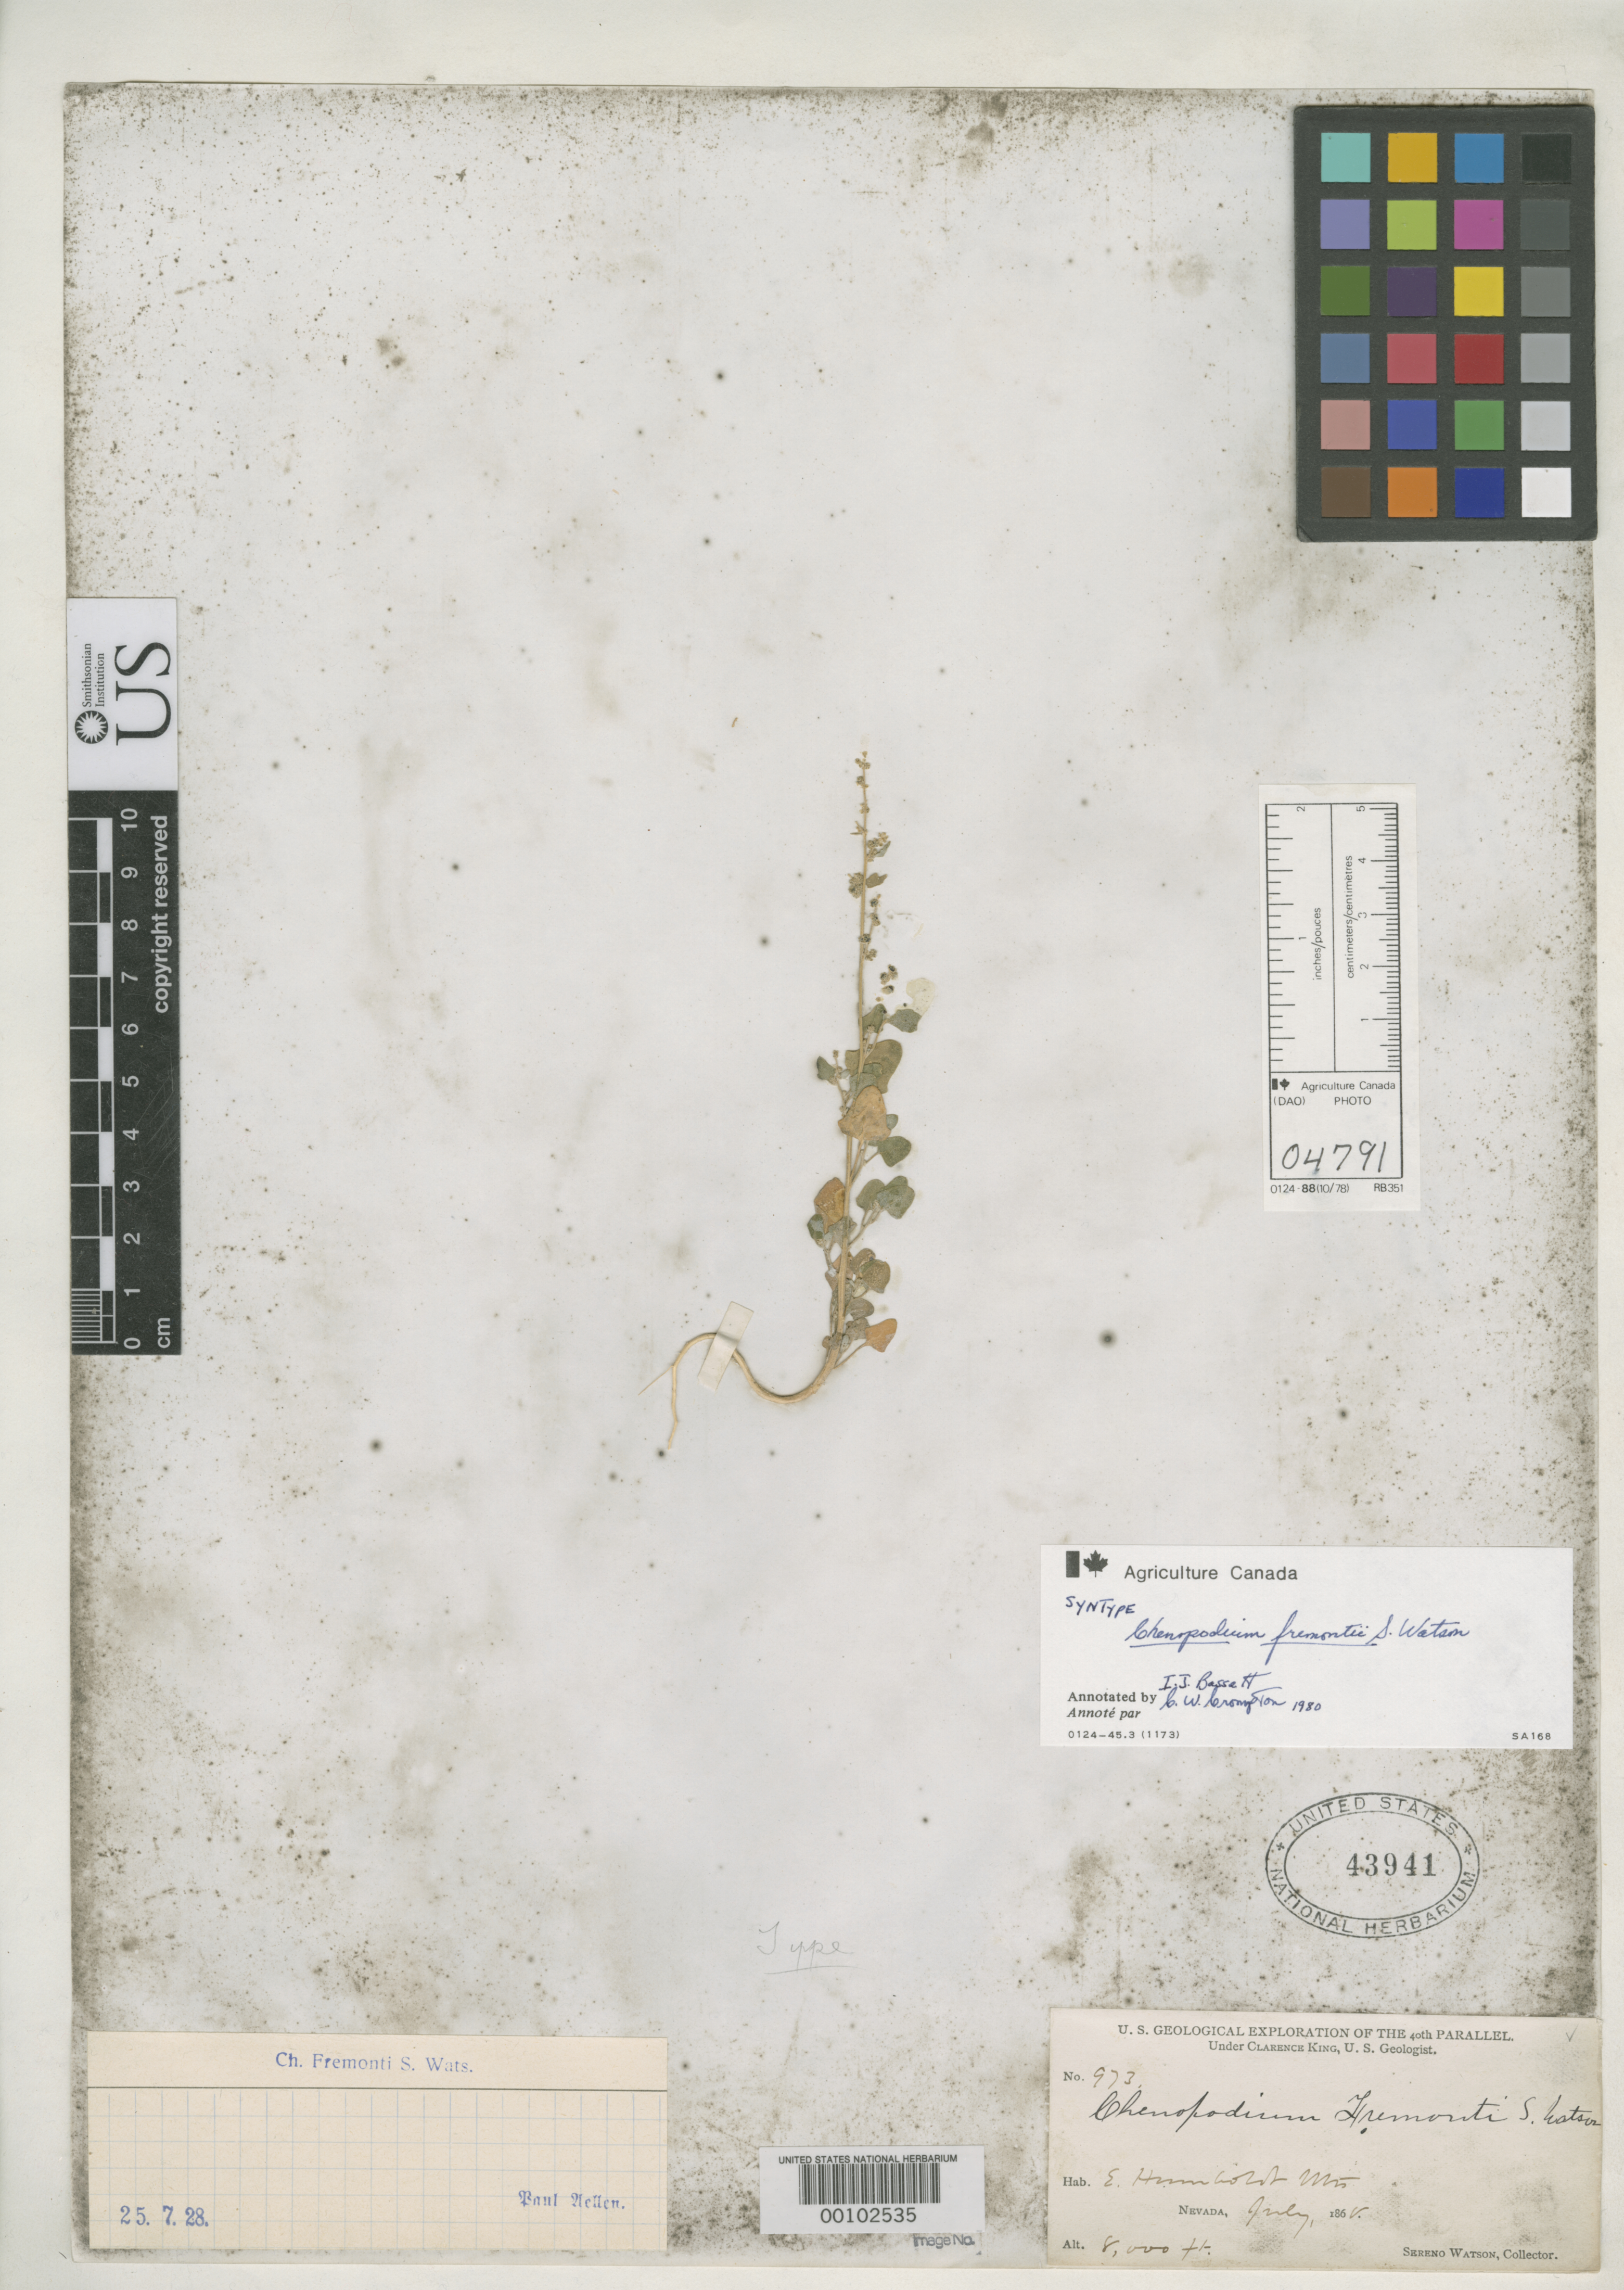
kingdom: Plantae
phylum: Tracheophyta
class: Magnoliopsida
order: Caryophyllales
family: Amaranthaceae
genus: Chenopodium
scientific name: Chenopodium fremontii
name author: S. Watson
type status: Isolectotype; Syntype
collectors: S. Watson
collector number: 973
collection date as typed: Jul 1861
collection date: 1861-07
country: United States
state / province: Nevada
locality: East Humboldt Mountains.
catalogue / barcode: US 43941